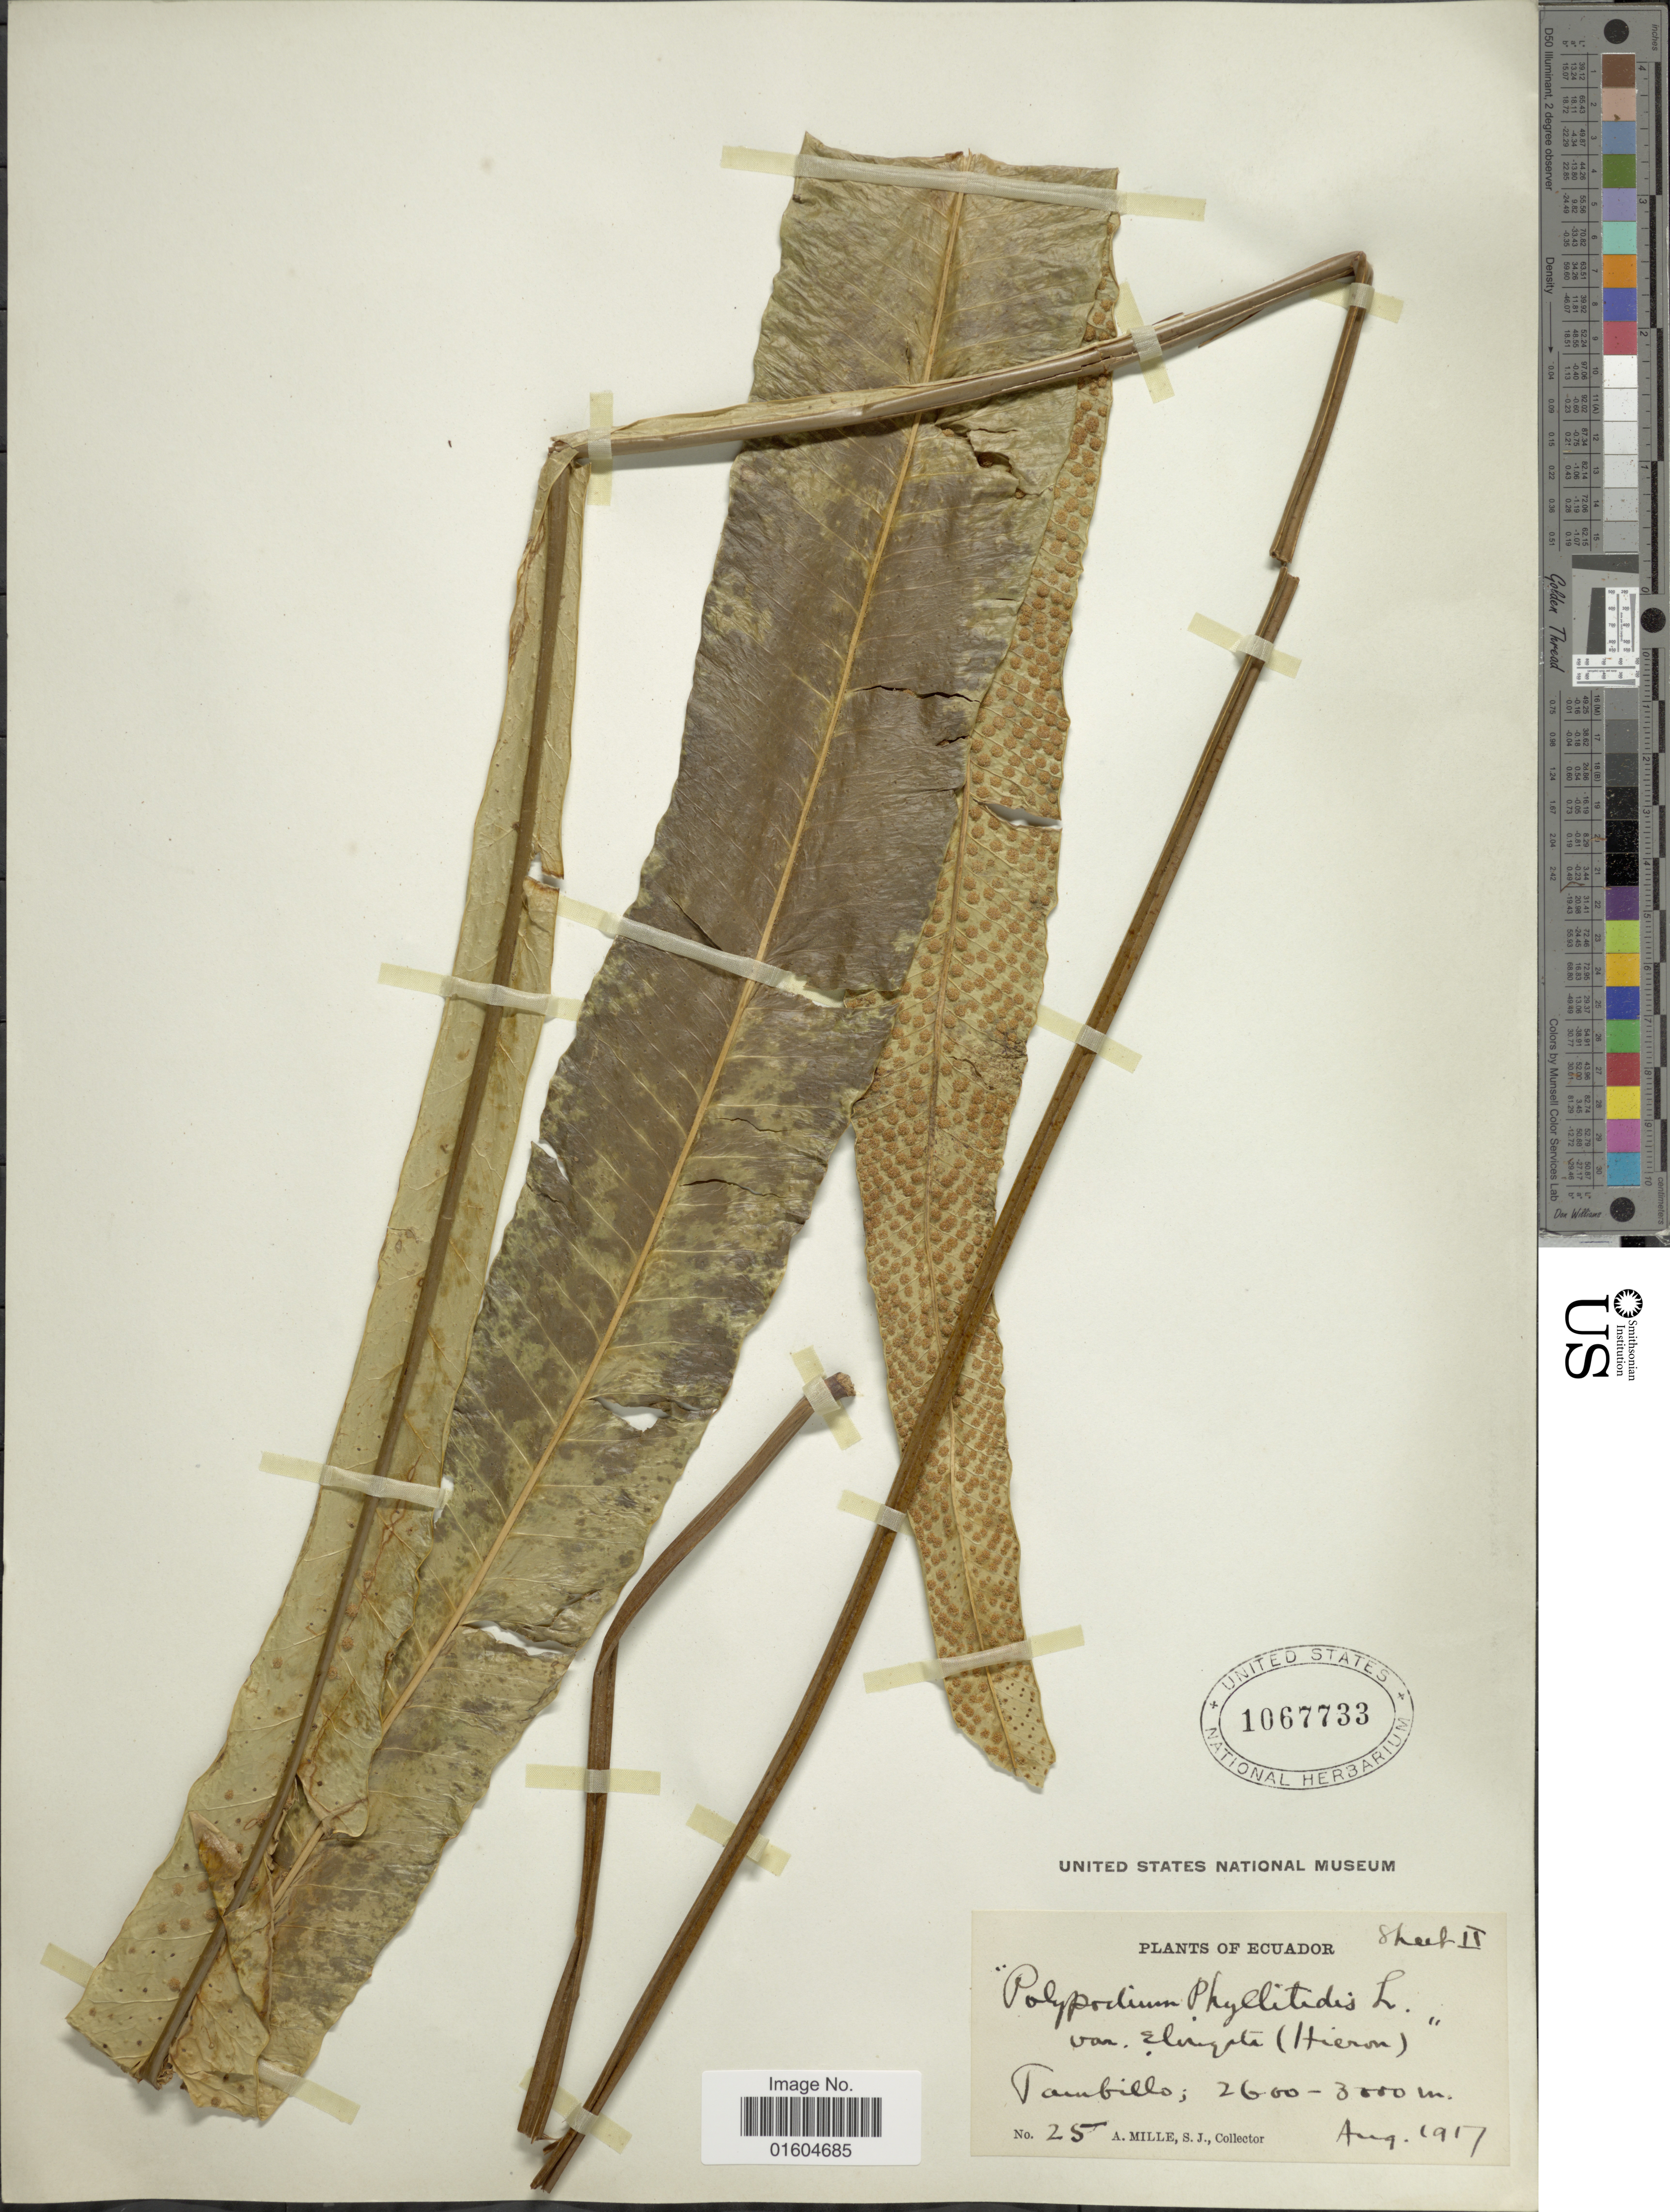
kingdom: Plantae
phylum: Tracheophyta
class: Polypodiopsida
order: Polypodiales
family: Polypodiaceae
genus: Campyloneurum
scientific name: Campyloneurum phyllitidis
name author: (L.) C. Presl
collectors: A. Mille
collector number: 25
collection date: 1917-08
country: Ecuador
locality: Tambillo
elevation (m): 2600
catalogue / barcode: US 10677733